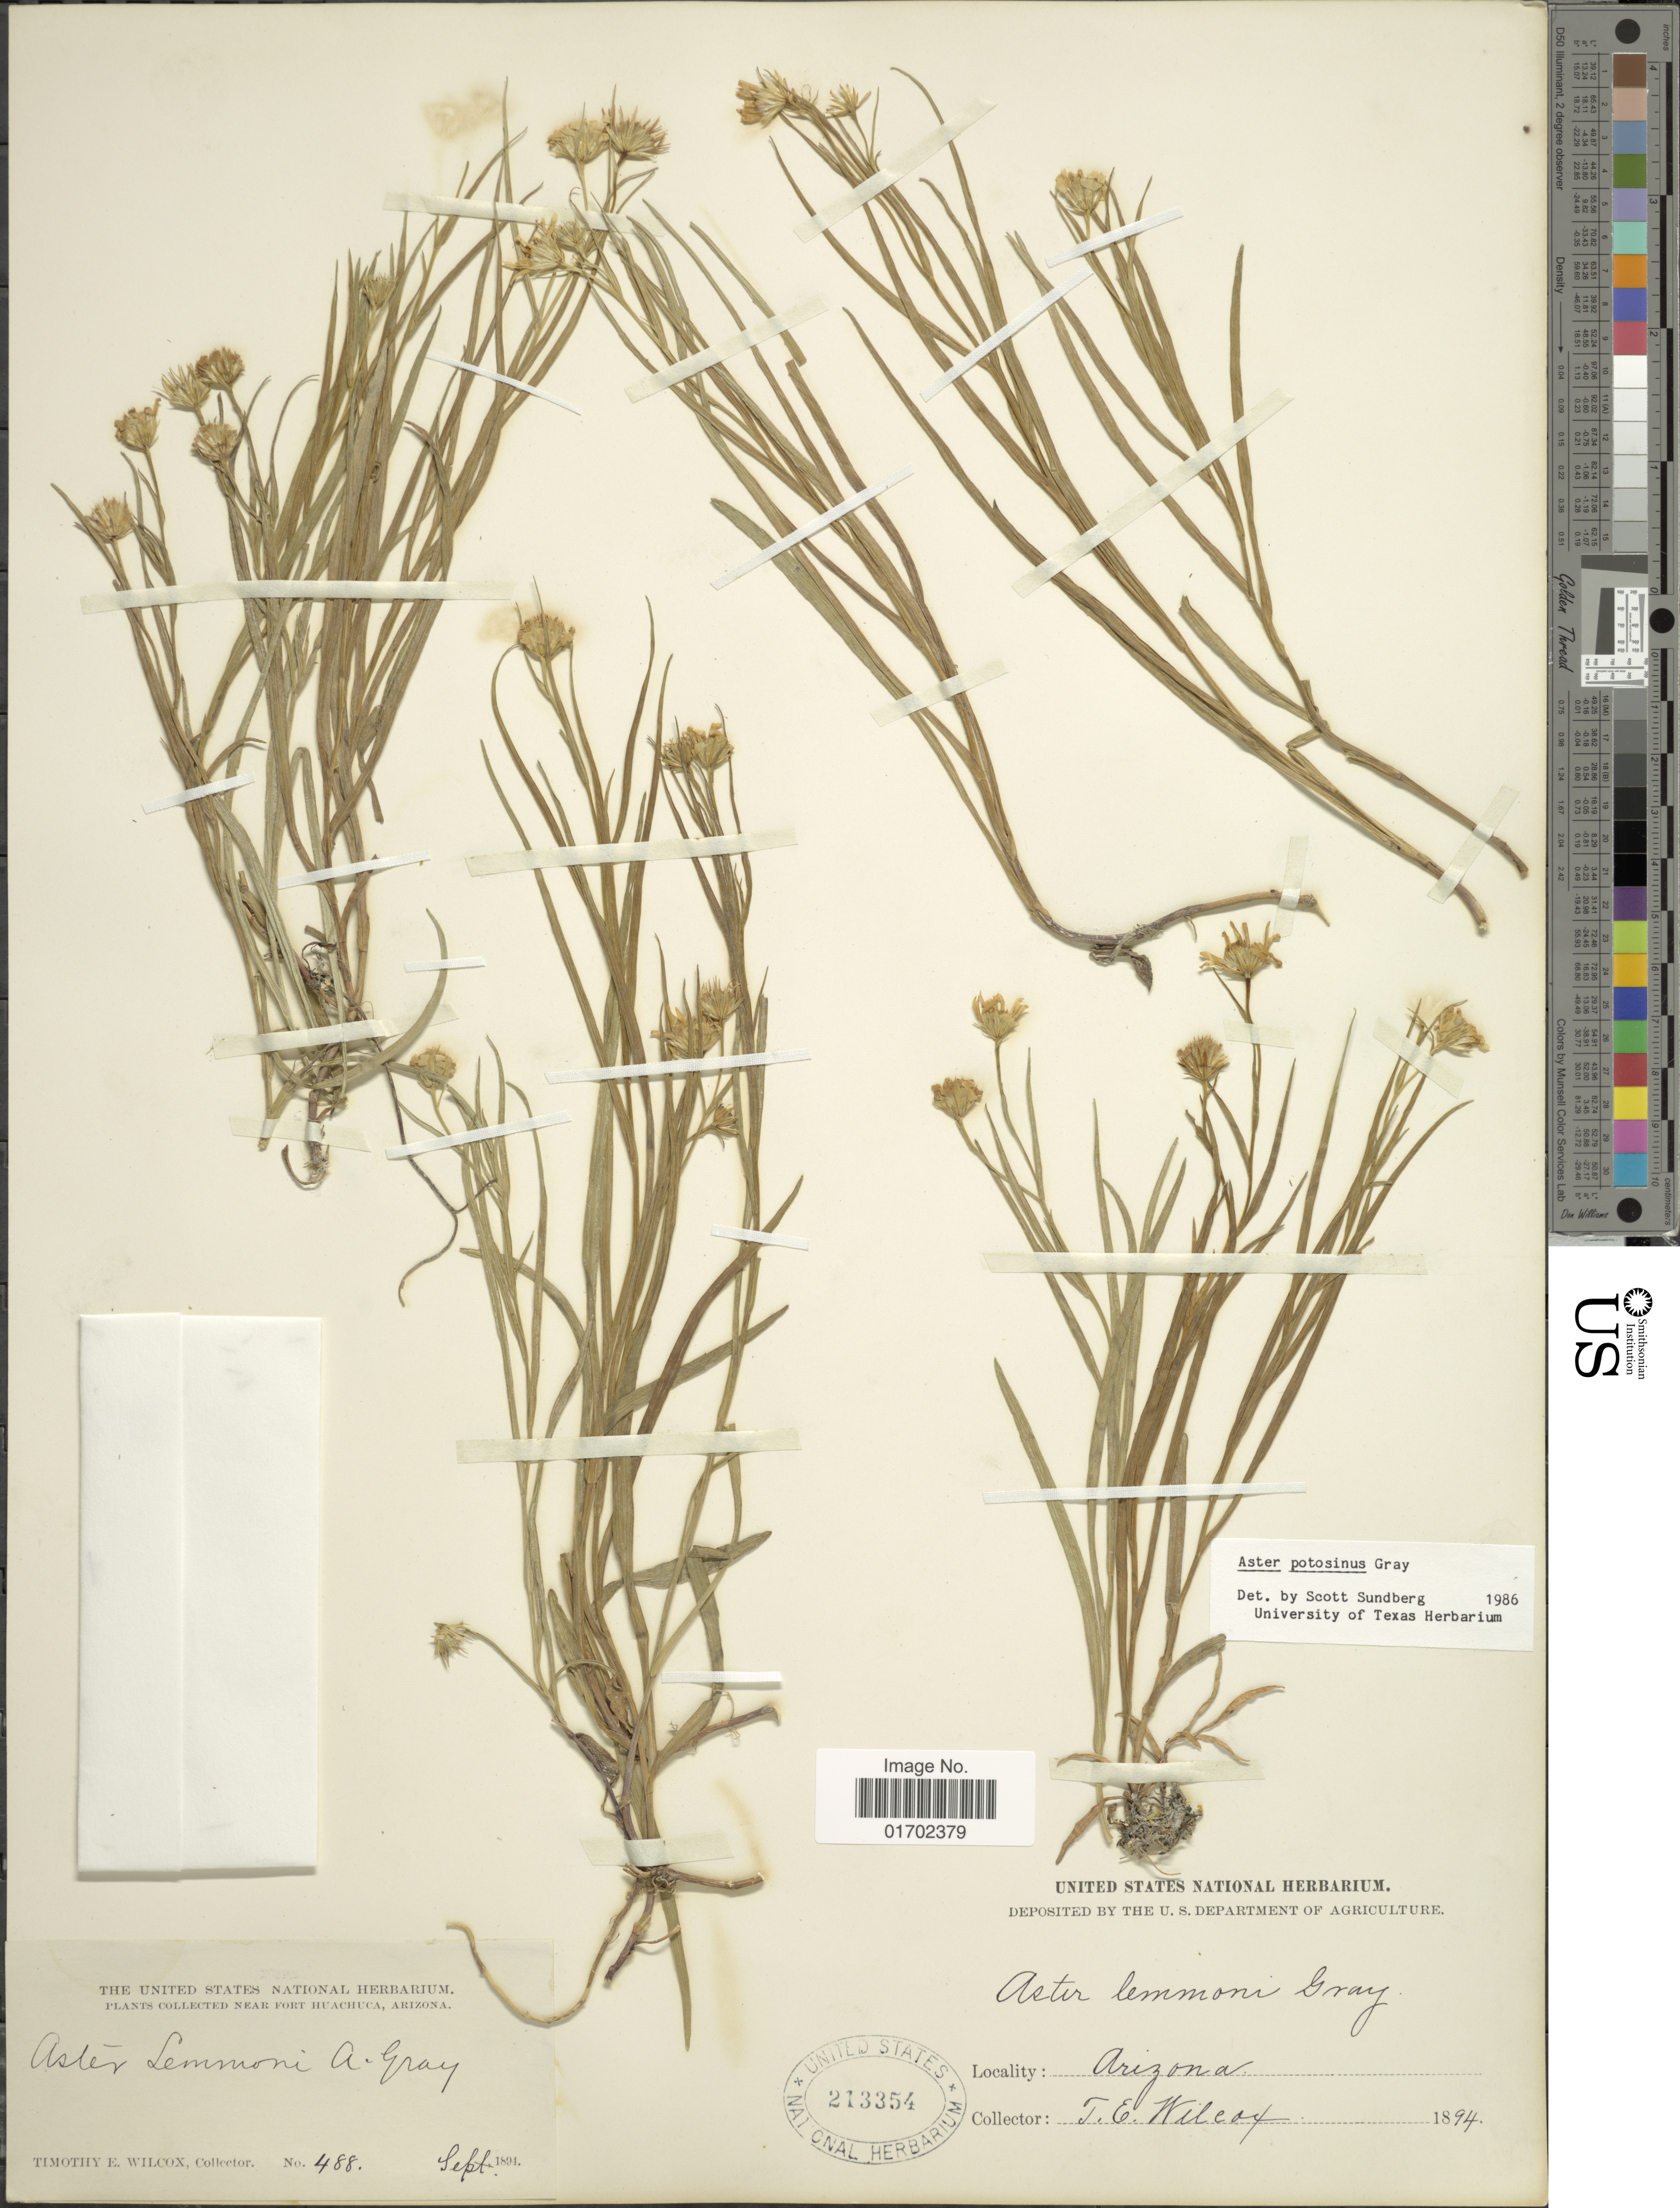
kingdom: Plantae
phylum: Tracheophyta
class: Magnoliopsida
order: Asterales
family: Asteraceae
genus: Symphyotrichum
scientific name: Symphyotrichum potosinum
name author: (A. Gray) G.L. Nesom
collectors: T. E. Wilcox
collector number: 488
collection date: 1894-09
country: United States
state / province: Arizona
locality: Near Port Huachuca, Arizona.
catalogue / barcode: US 213354